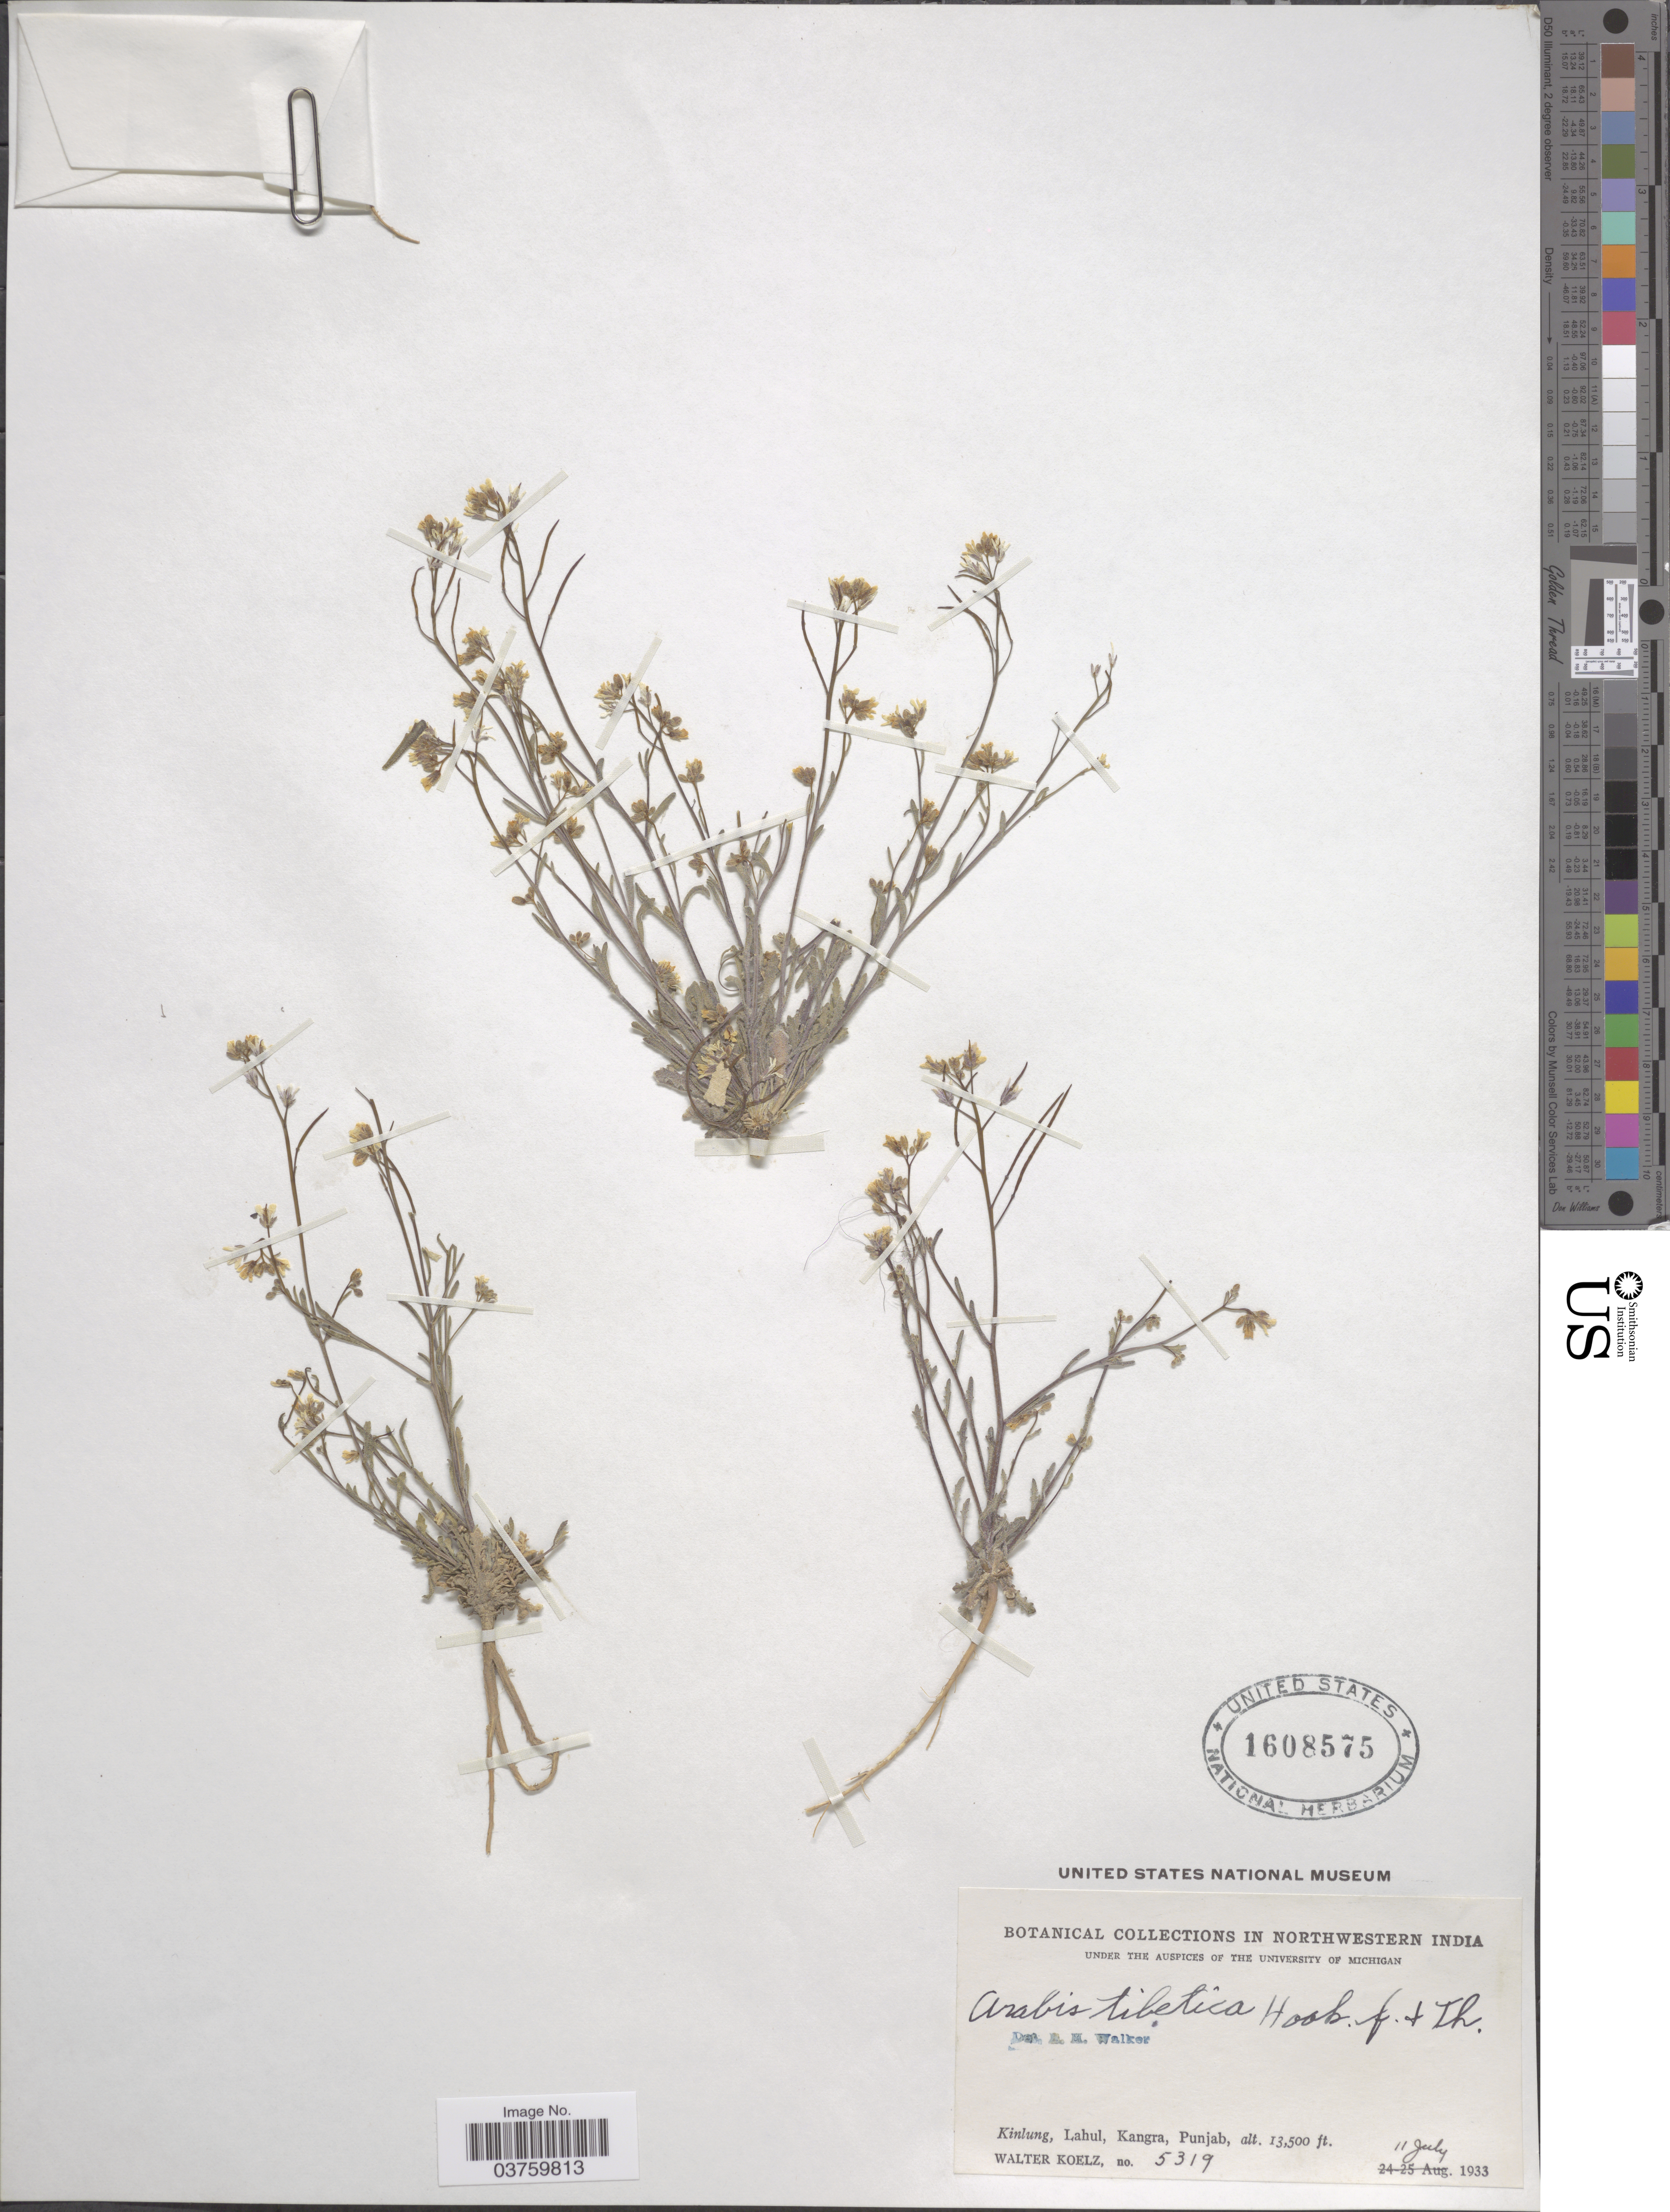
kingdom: Plantae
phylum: Tracheophyta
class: Magnoliopsida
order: Brassicales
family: Brassicaceae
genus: Arabis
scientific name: Arabis tibetica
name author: Hook. f. & Thomson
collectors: W. N. Koelz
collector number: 5319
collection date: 1933-07-11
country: India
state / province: Punjab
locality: Northwestern India. Kinlung, Lahul, Kangra.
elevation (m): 4115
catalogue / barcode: US 1608575